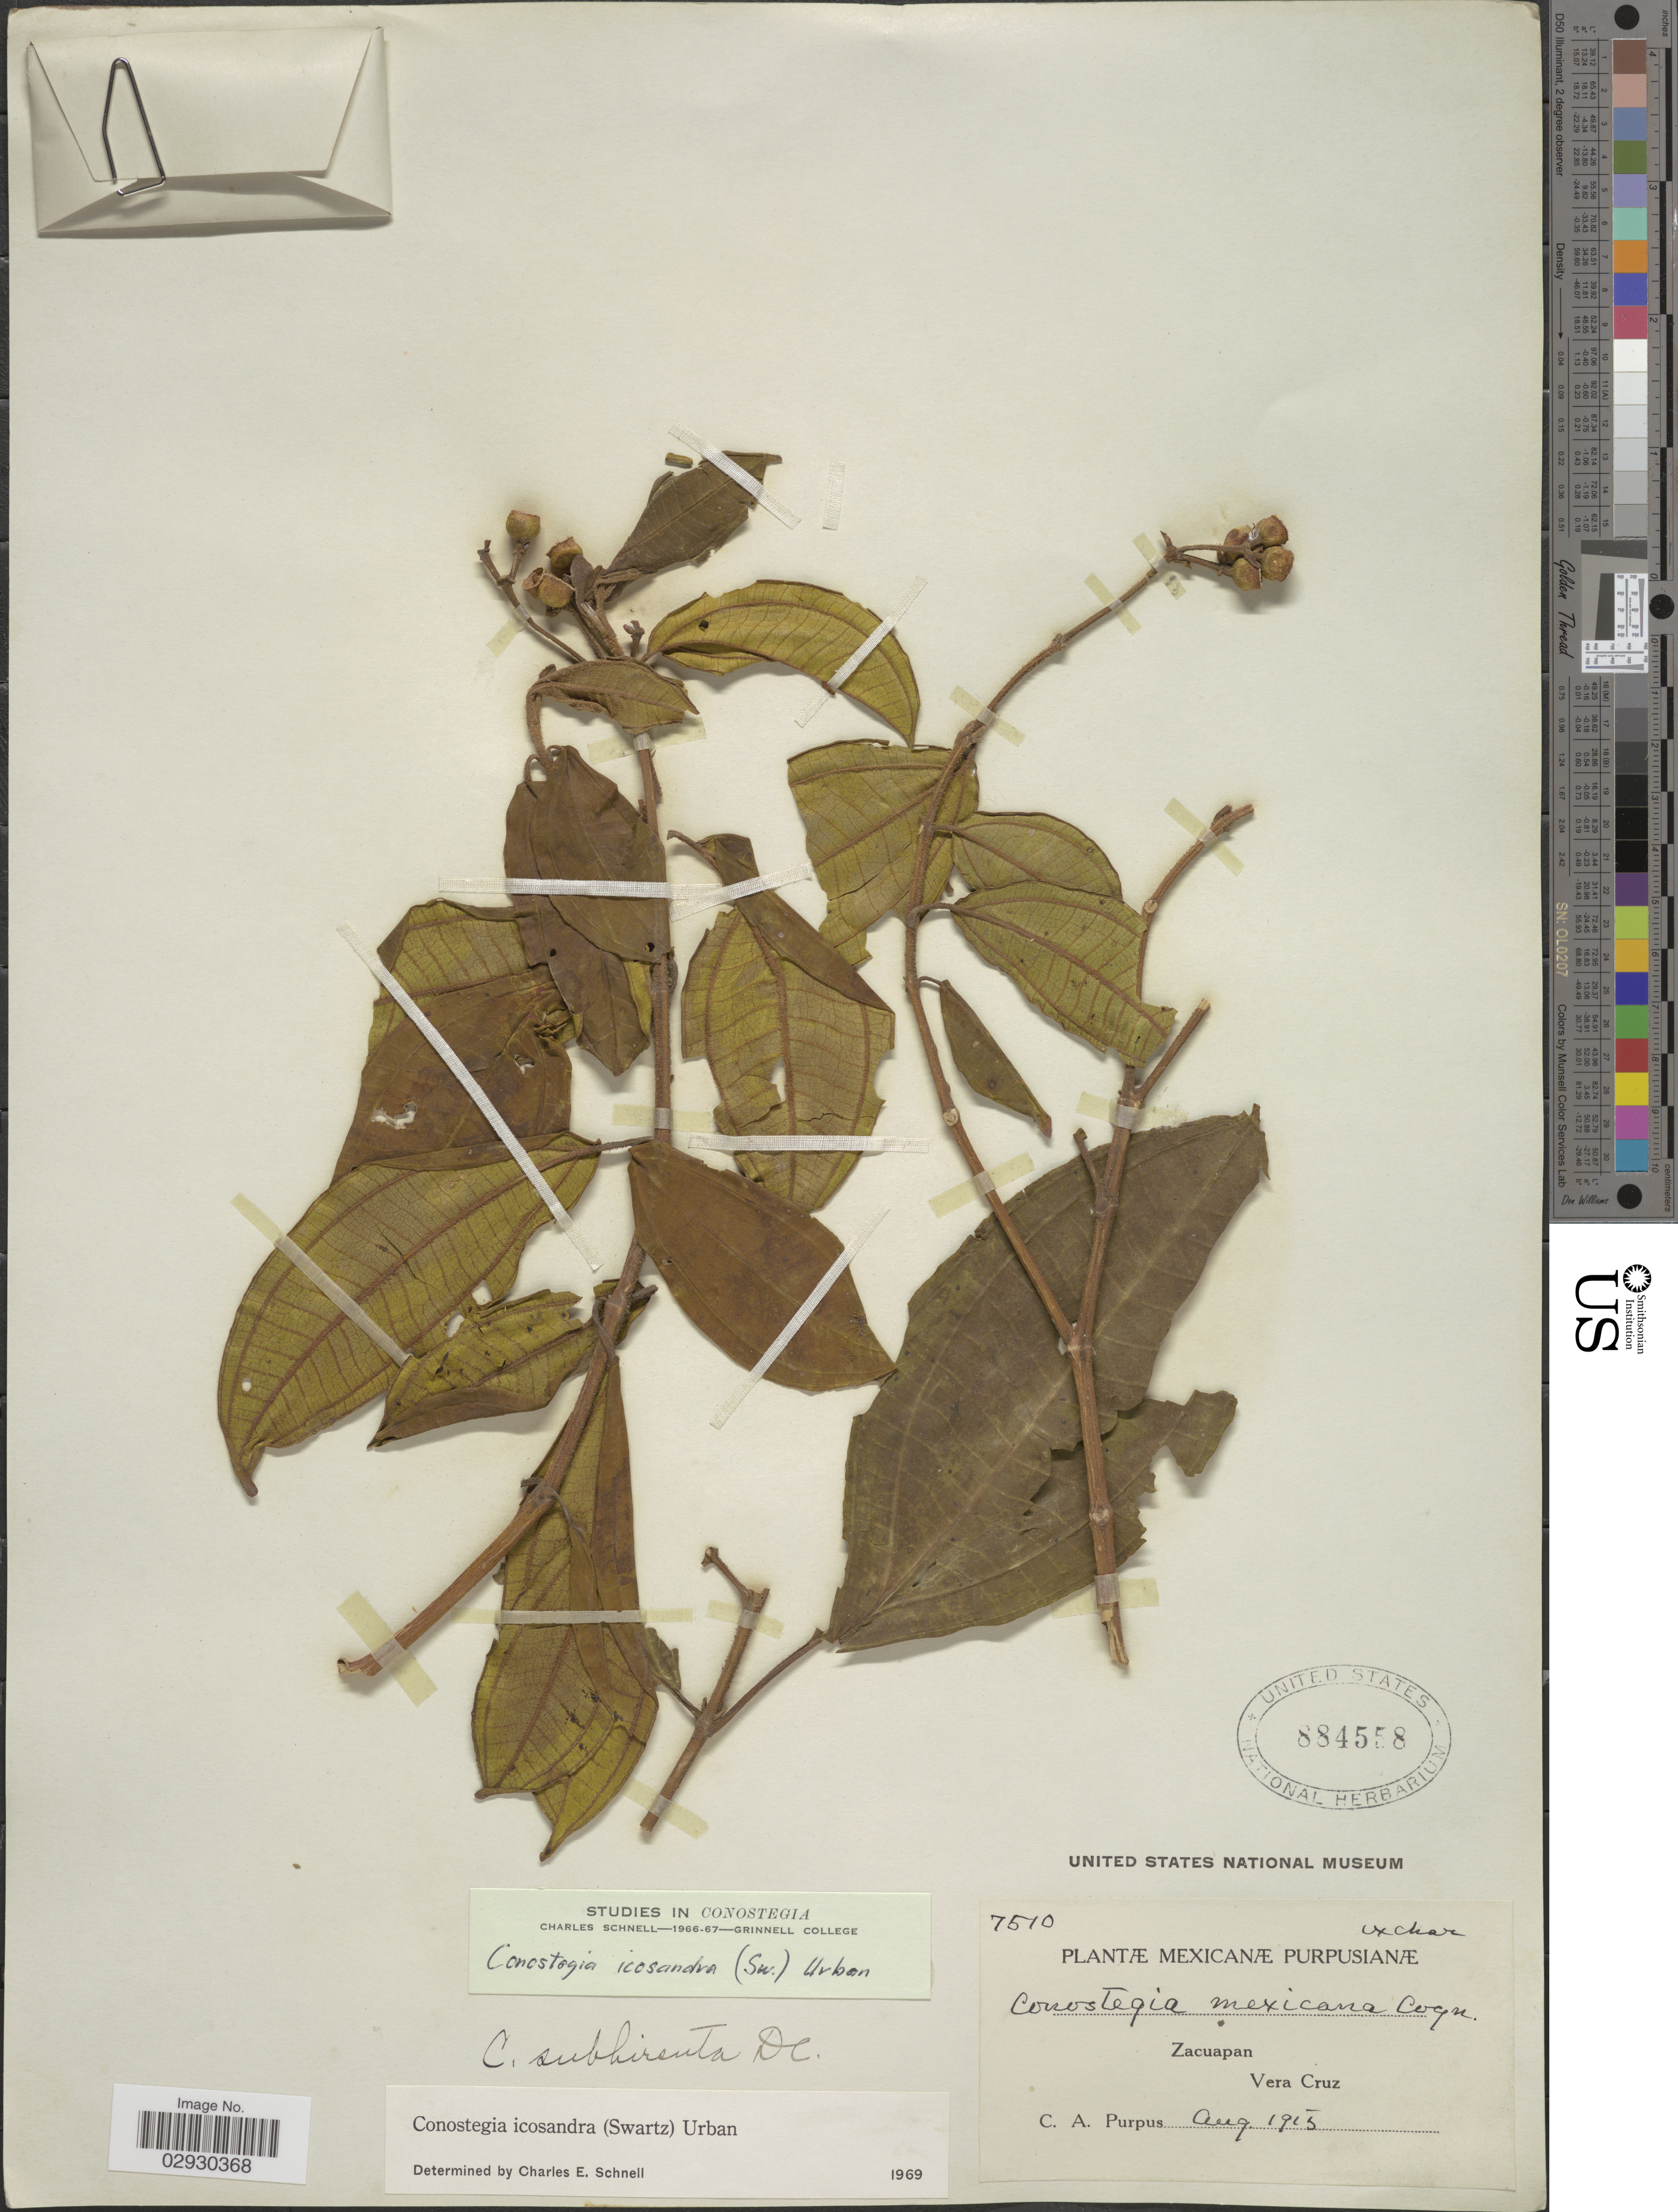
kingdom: Plantae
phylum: Tracheophyta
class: Magnoliopsida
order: Myrtales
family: Melastomataceae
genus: Conostegia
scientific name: Conostegia icosandra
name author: (Sw.) Urb.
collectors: C. A. Purpus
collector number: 7510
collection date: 1915-08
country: Mexico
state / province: Veracruz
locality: Zacuapan, Vera Cruz.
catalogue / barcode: US 884558